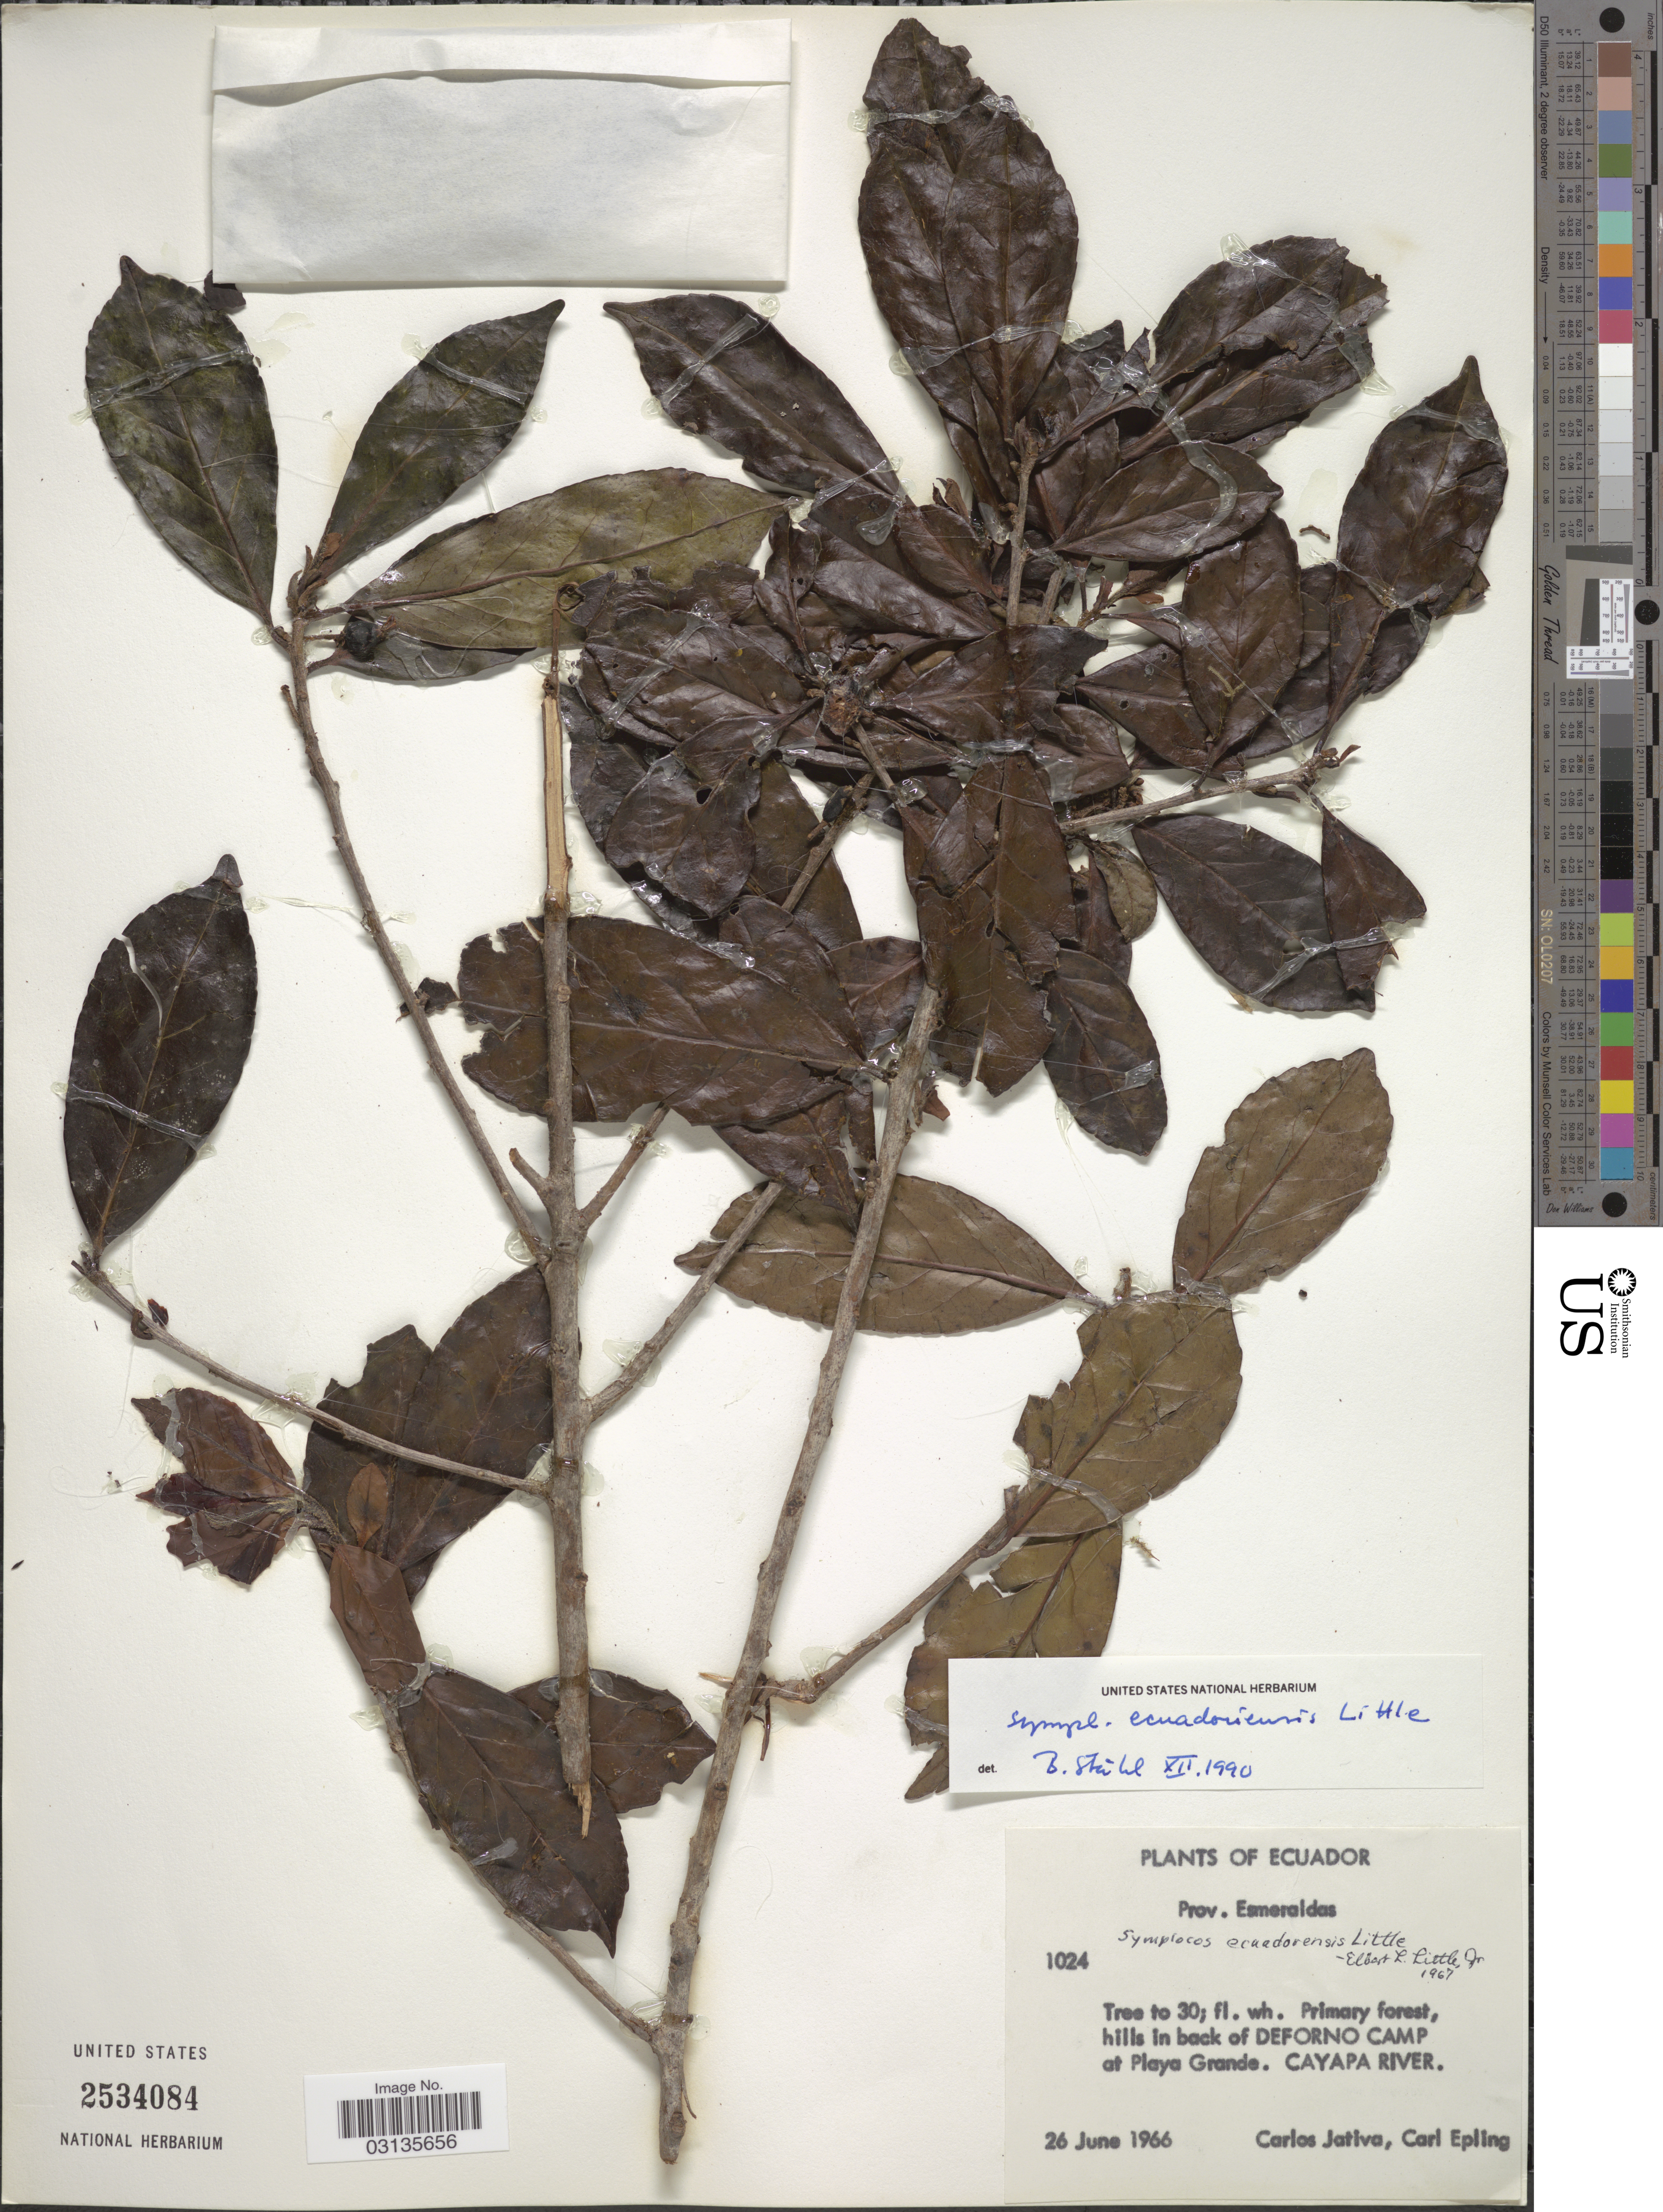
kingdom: Plantae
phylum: Tracheophyta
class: Magnoliopsida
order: Ericales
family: Symplocaceae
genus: Symplocos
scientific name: Symplocos ecuadorensis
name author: Little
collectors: C. D. Játiva & C. C. Epling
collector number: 1024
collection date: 1966-06-26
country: Ecuador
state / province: Esmeraldas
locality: Hills in back of Deforno Camp at Playa Grande. Cayapa River.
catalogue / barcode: US 2534084